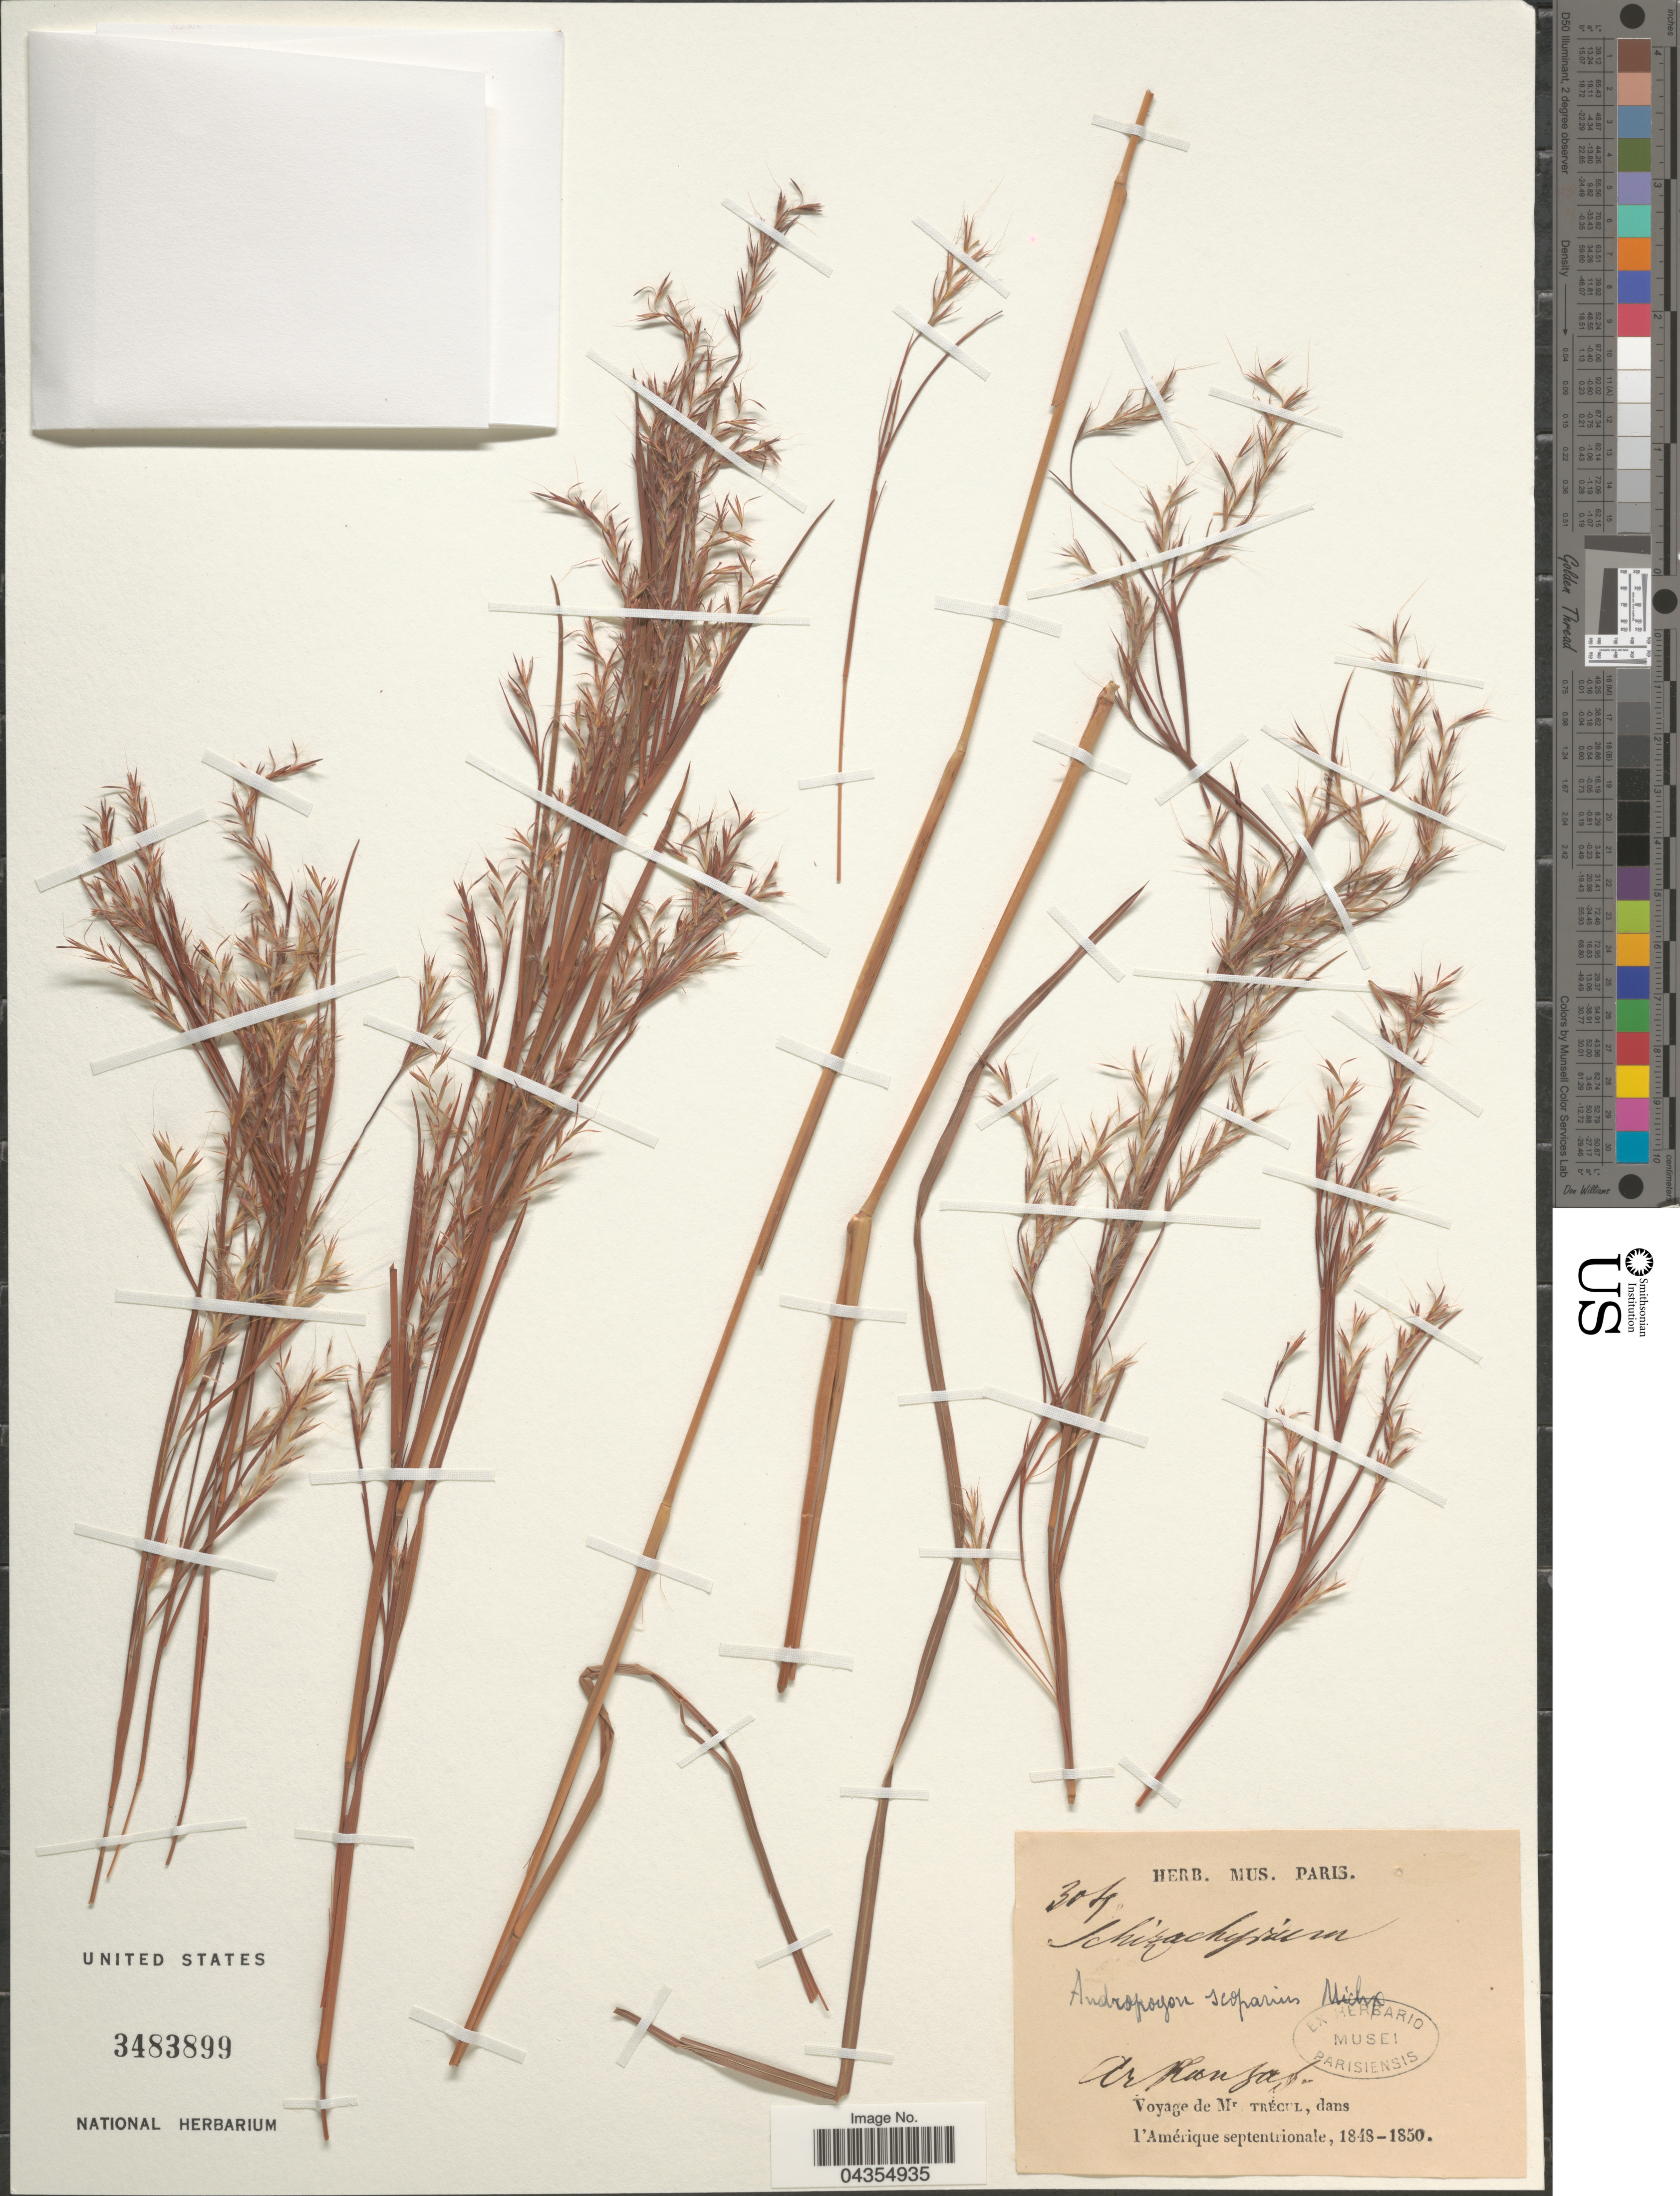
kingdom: Plantae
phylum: Tracheophyta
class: Liliopsida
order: Poales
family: Poaceae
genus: Schizachyrium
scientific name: Schizachyrium sanguineum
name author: (Retz.) Alston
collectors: A. Trécul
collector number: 304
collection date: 1848/1850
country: United States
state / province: Arkansas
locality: Dans l'Amérique septentrionale.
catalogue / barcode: US 3483899